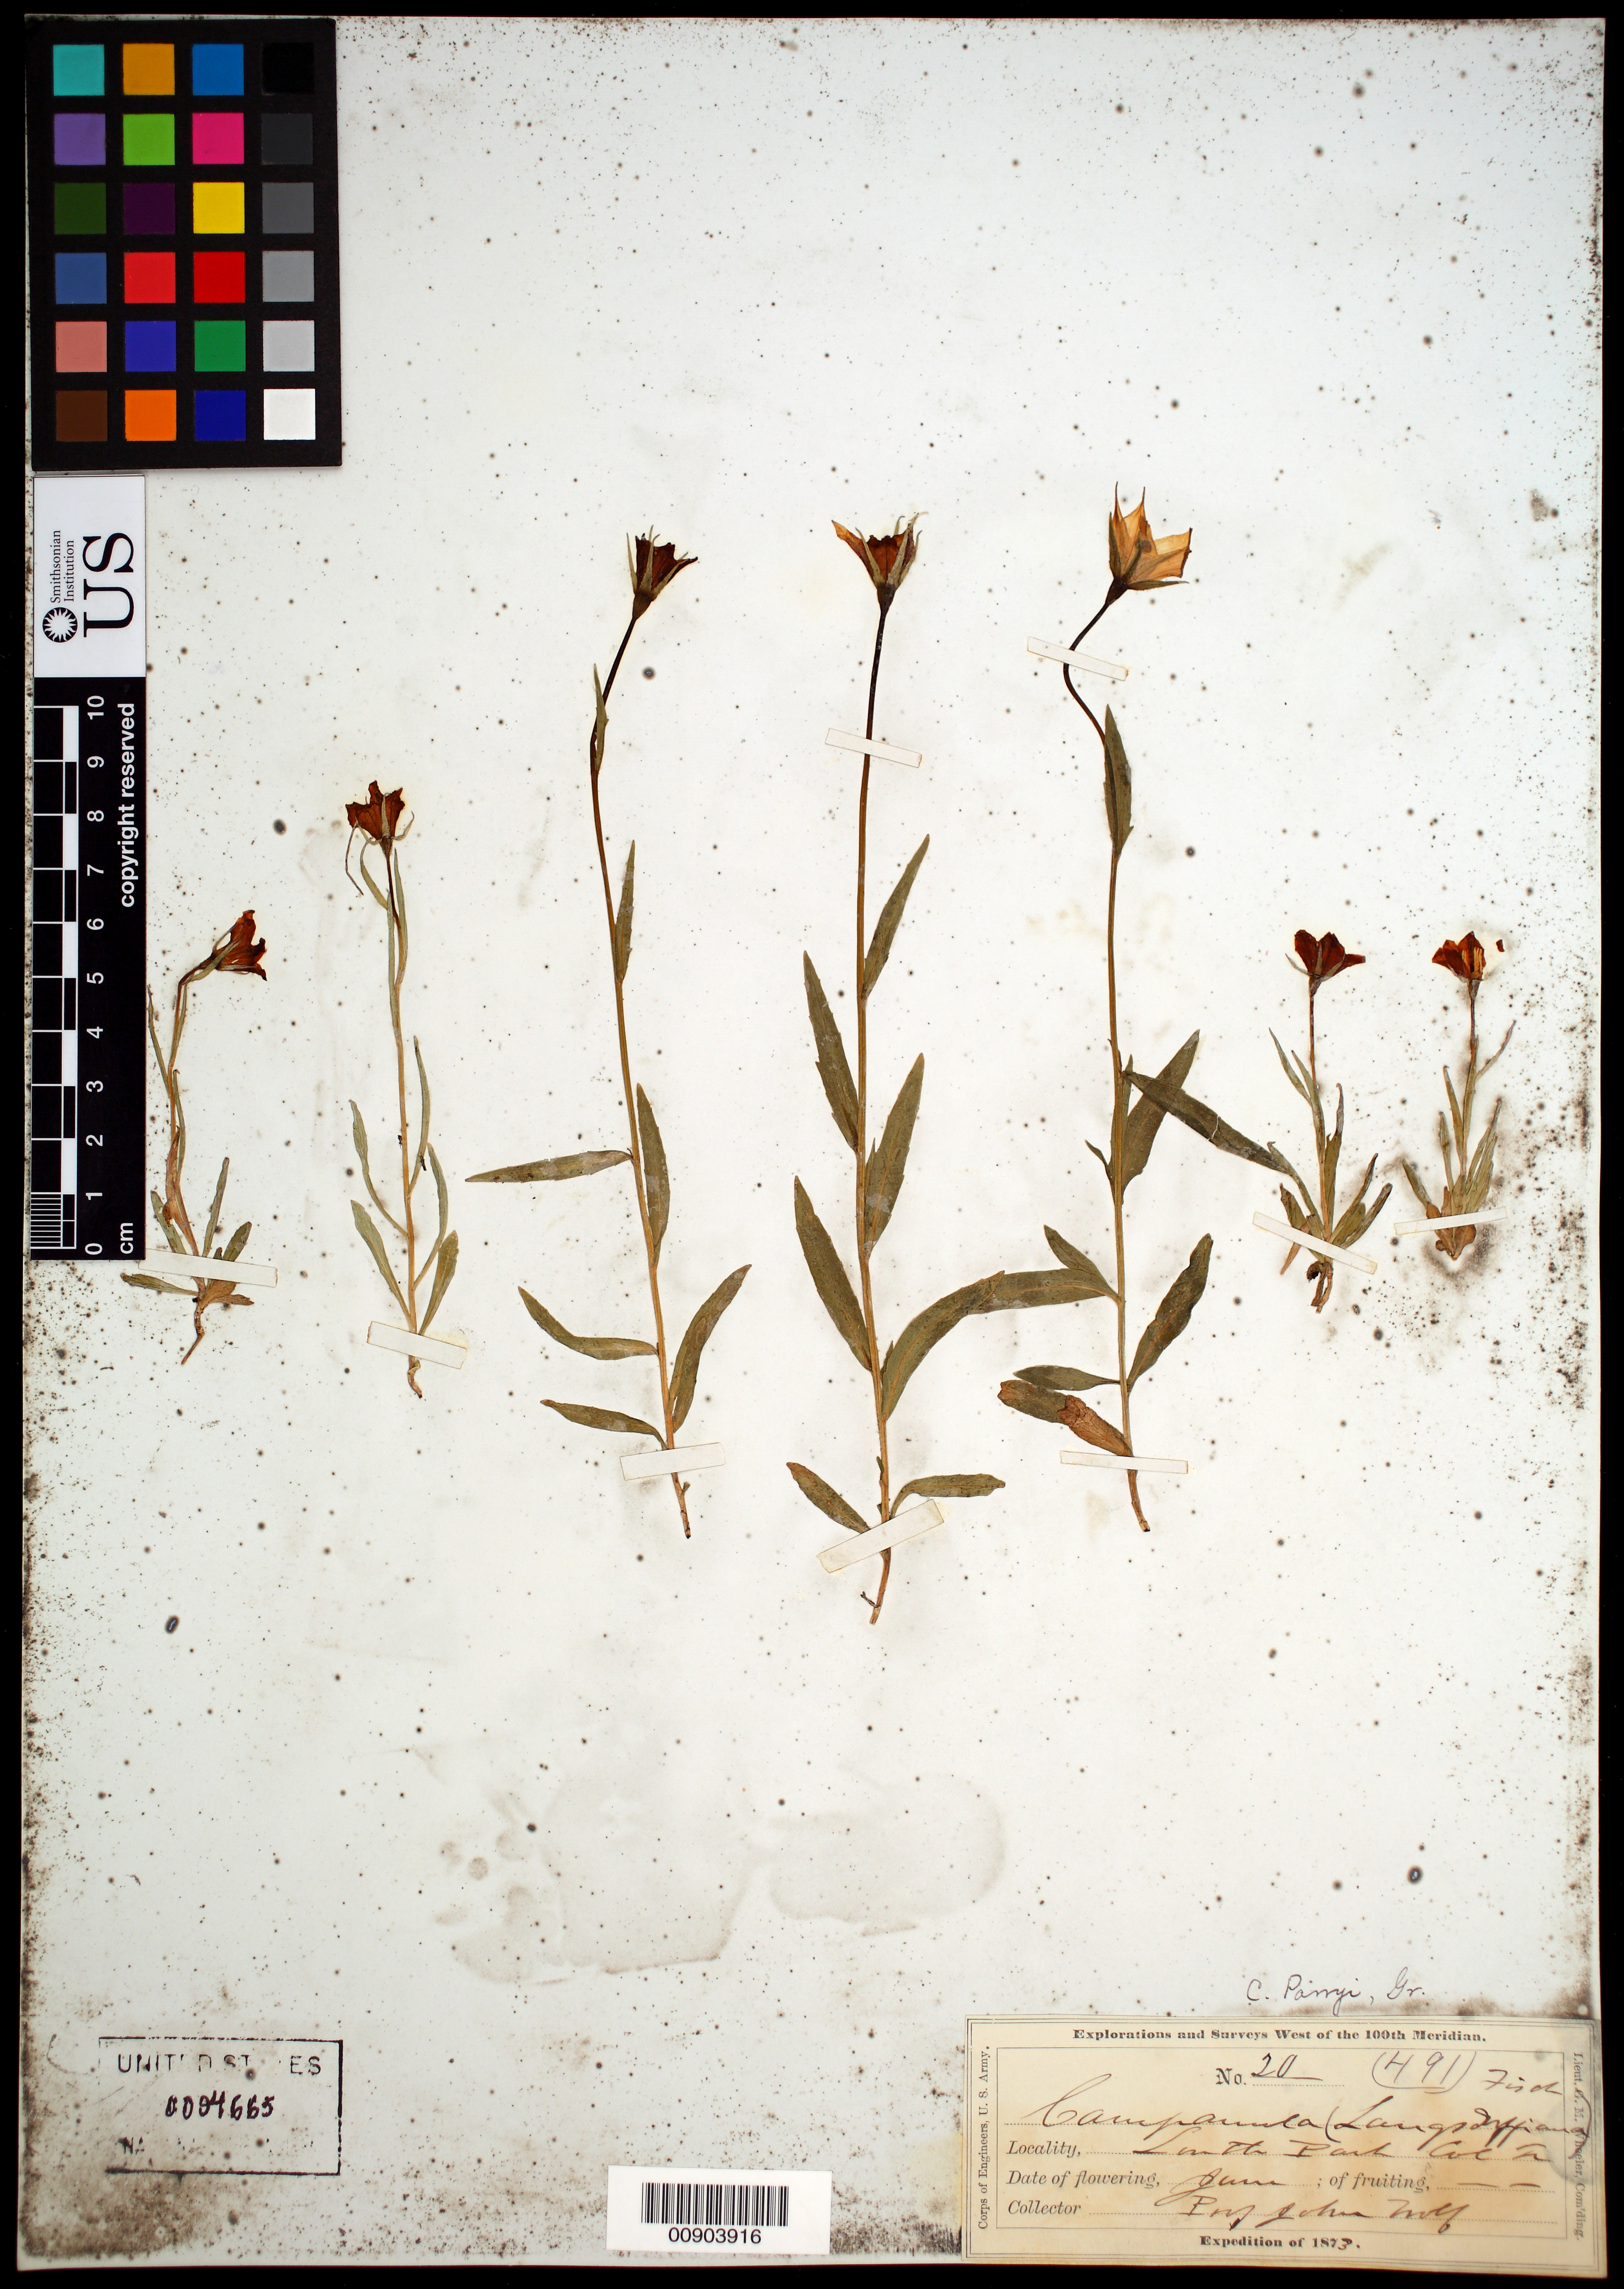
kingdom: Plantae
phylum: Tracheophyta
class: Magnoliopsida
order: Asterales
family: Campanulaceae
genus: Campanula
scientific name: Campanula planiflora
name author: Engelm.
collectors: J. Wolf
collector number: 20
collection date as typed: Jun 1873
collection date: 1873-06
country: United States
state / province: Colorado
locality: Smith Park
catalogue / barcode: US 94665